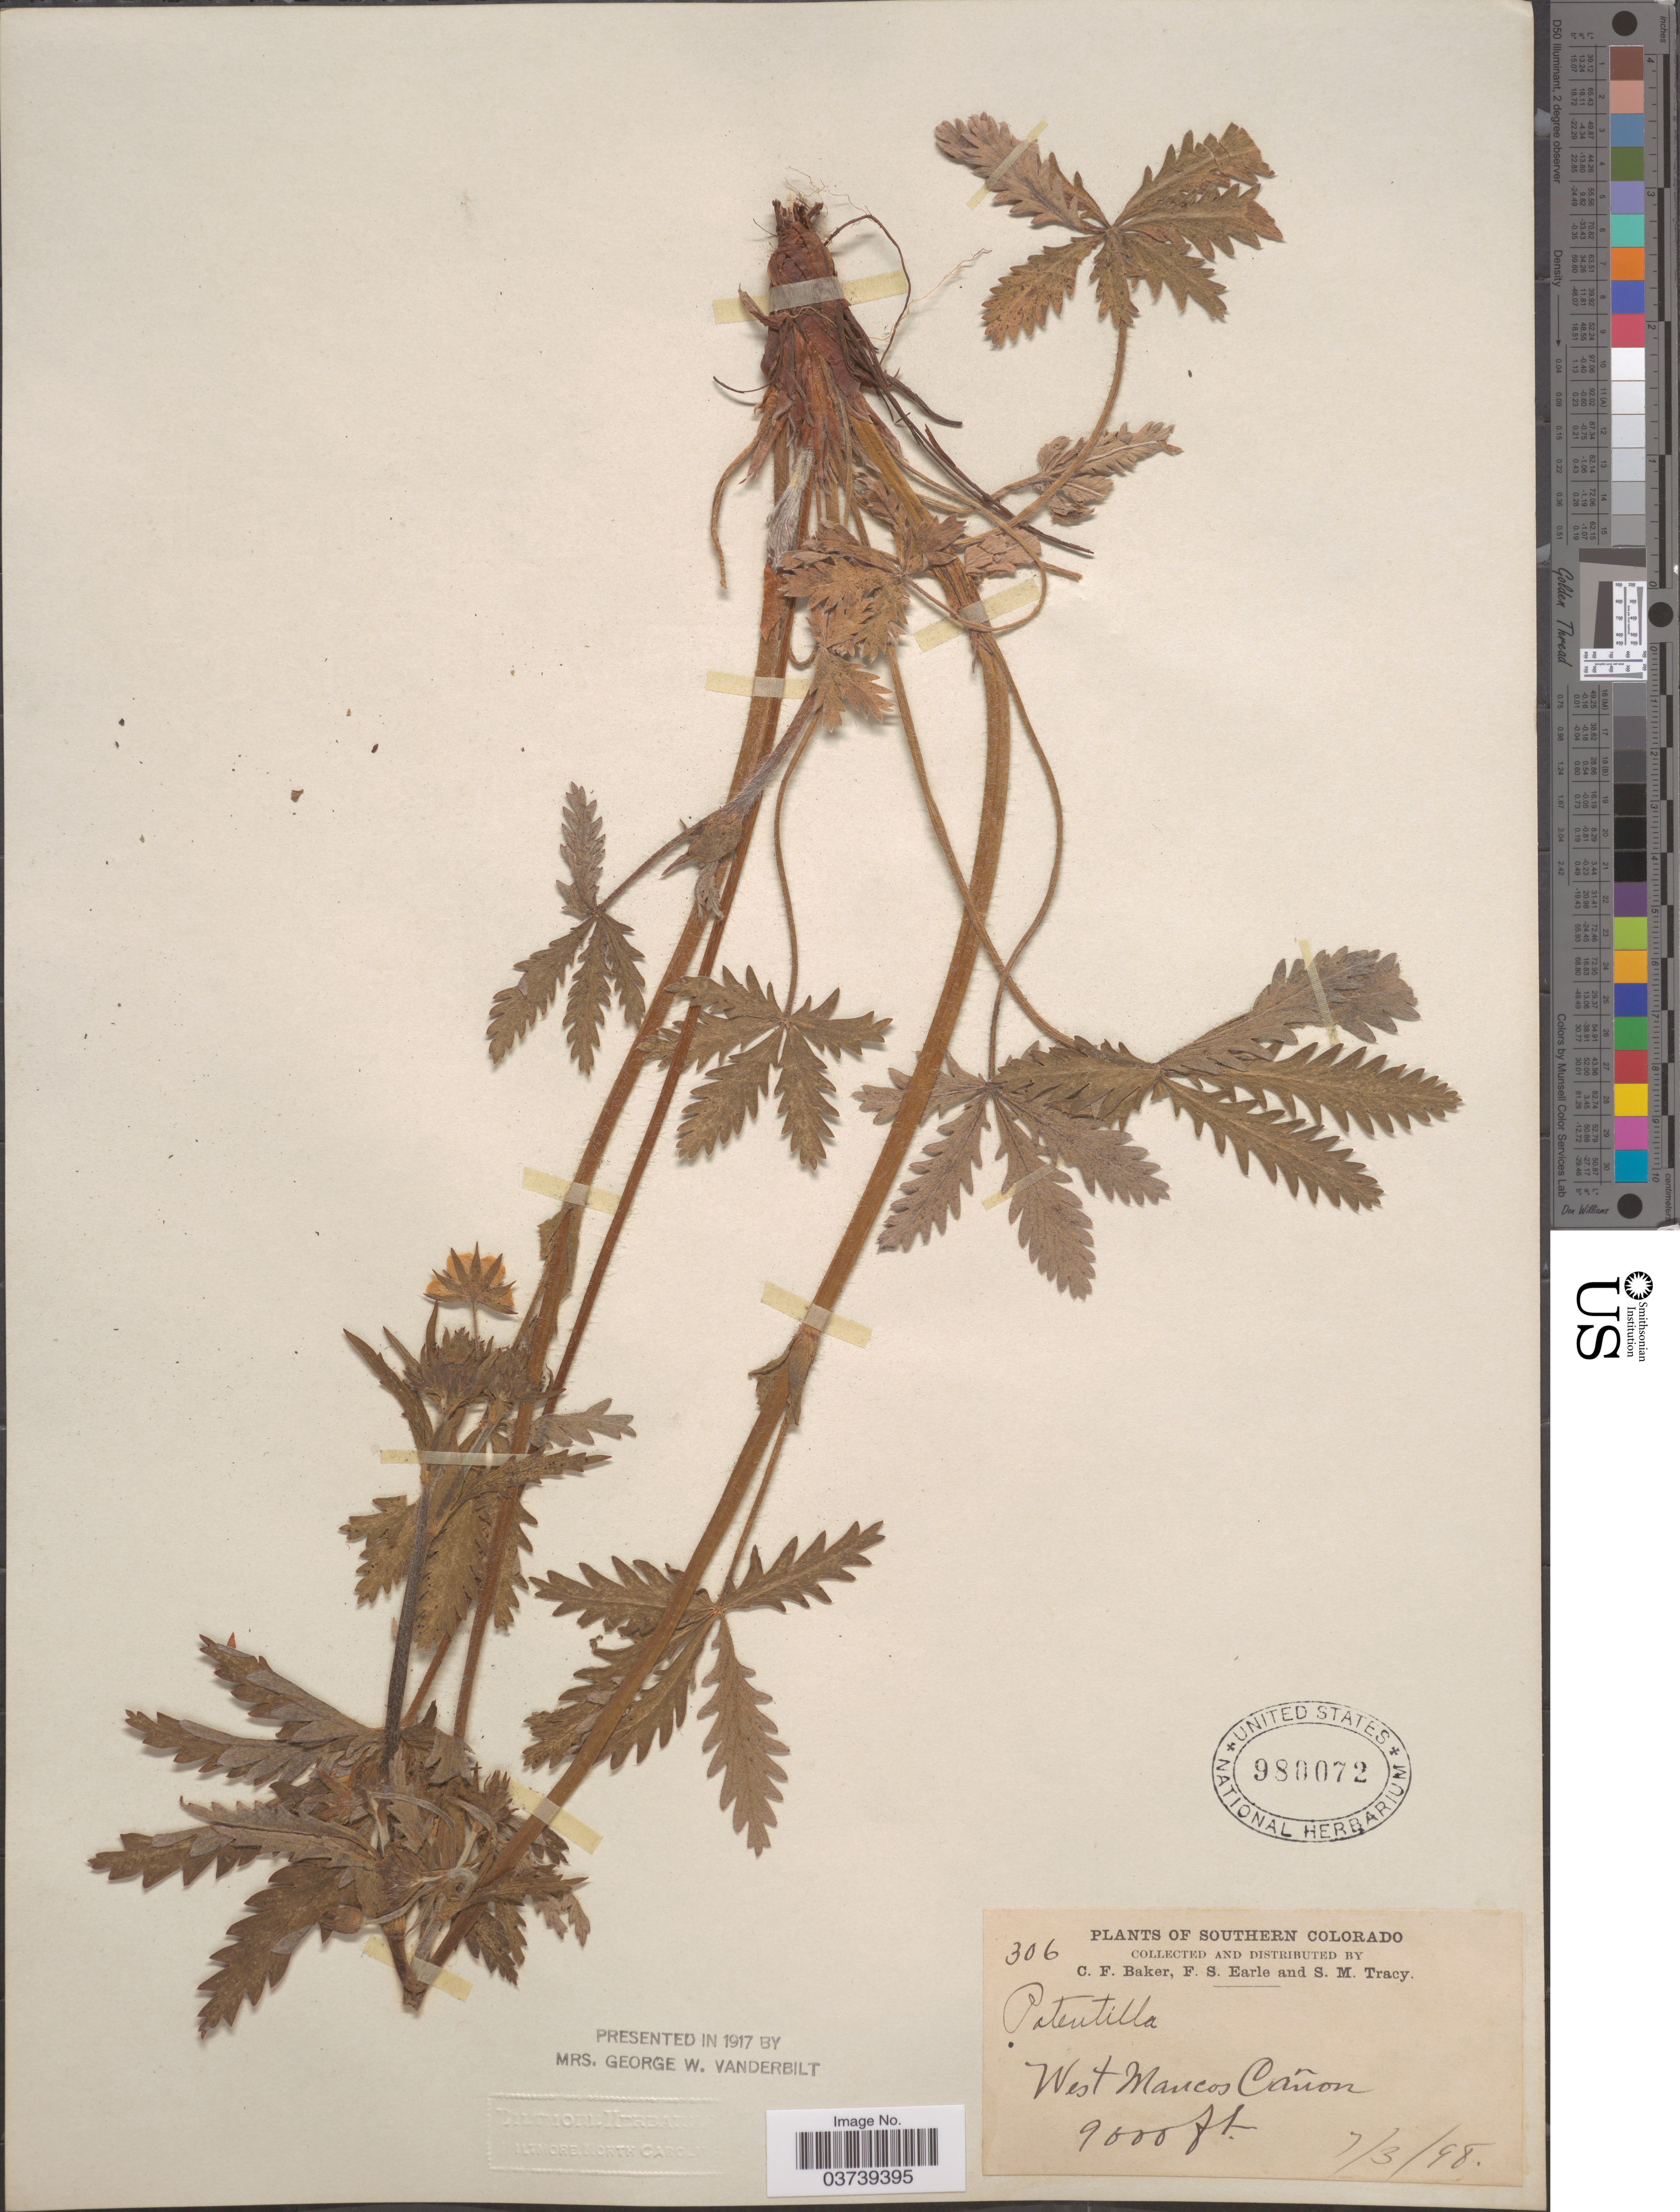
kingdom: Plantae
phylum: Tracheophyta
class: Magnoliopsida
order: Rosales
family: Rosaceae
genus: Potentilla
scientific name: Potentilla sp.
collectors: C. F. Baker, F. S. Earle & S. M. Tracy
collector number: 306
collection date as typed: Transcribed d/m/y: 3/7/98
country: United States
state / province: Colorado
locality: Southern Colorado. West Mancos Cañon.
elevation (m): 2743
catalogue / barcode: US 980072